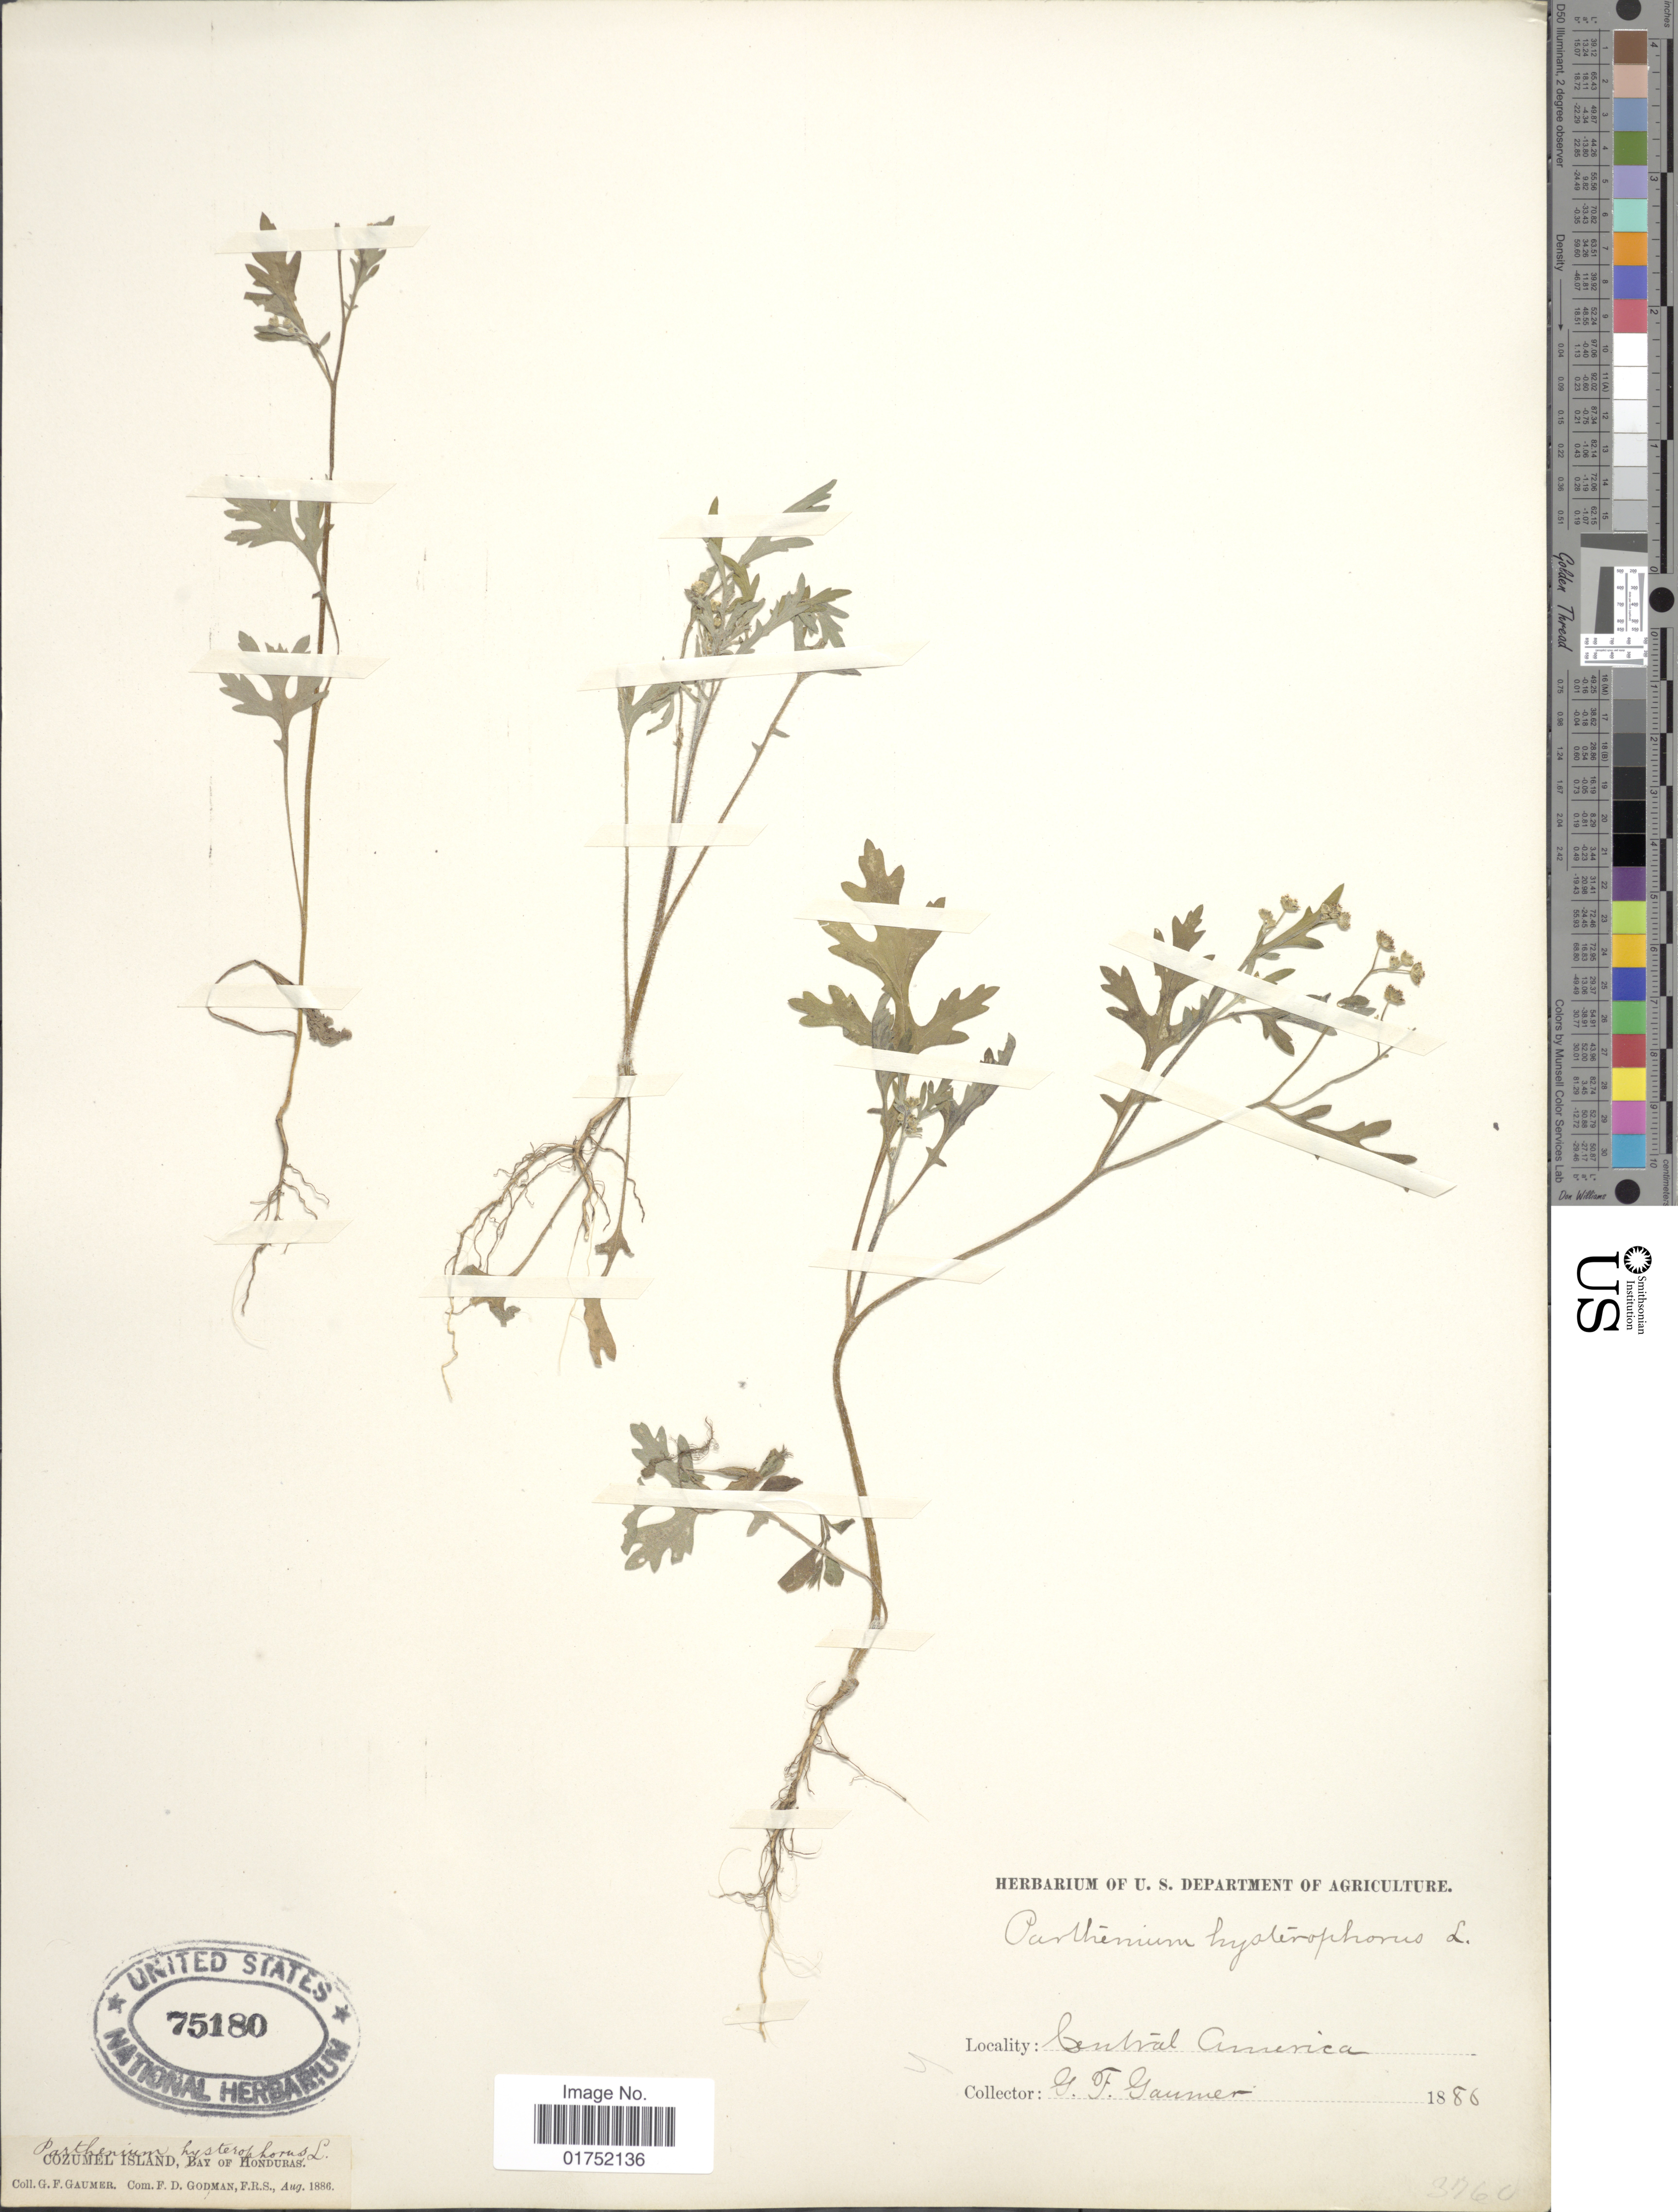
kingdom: Plantae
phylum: Tracheophyta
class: Magnoliopsida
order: Asterales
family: Asteraceae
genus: Parthenium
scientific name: Parthenium hysterophorus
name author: L.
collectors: G. F. Gaumer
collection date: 1886-08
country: Honduras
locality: Central America, Cozumel Island, Bay of Honduras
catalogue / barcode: US 75180